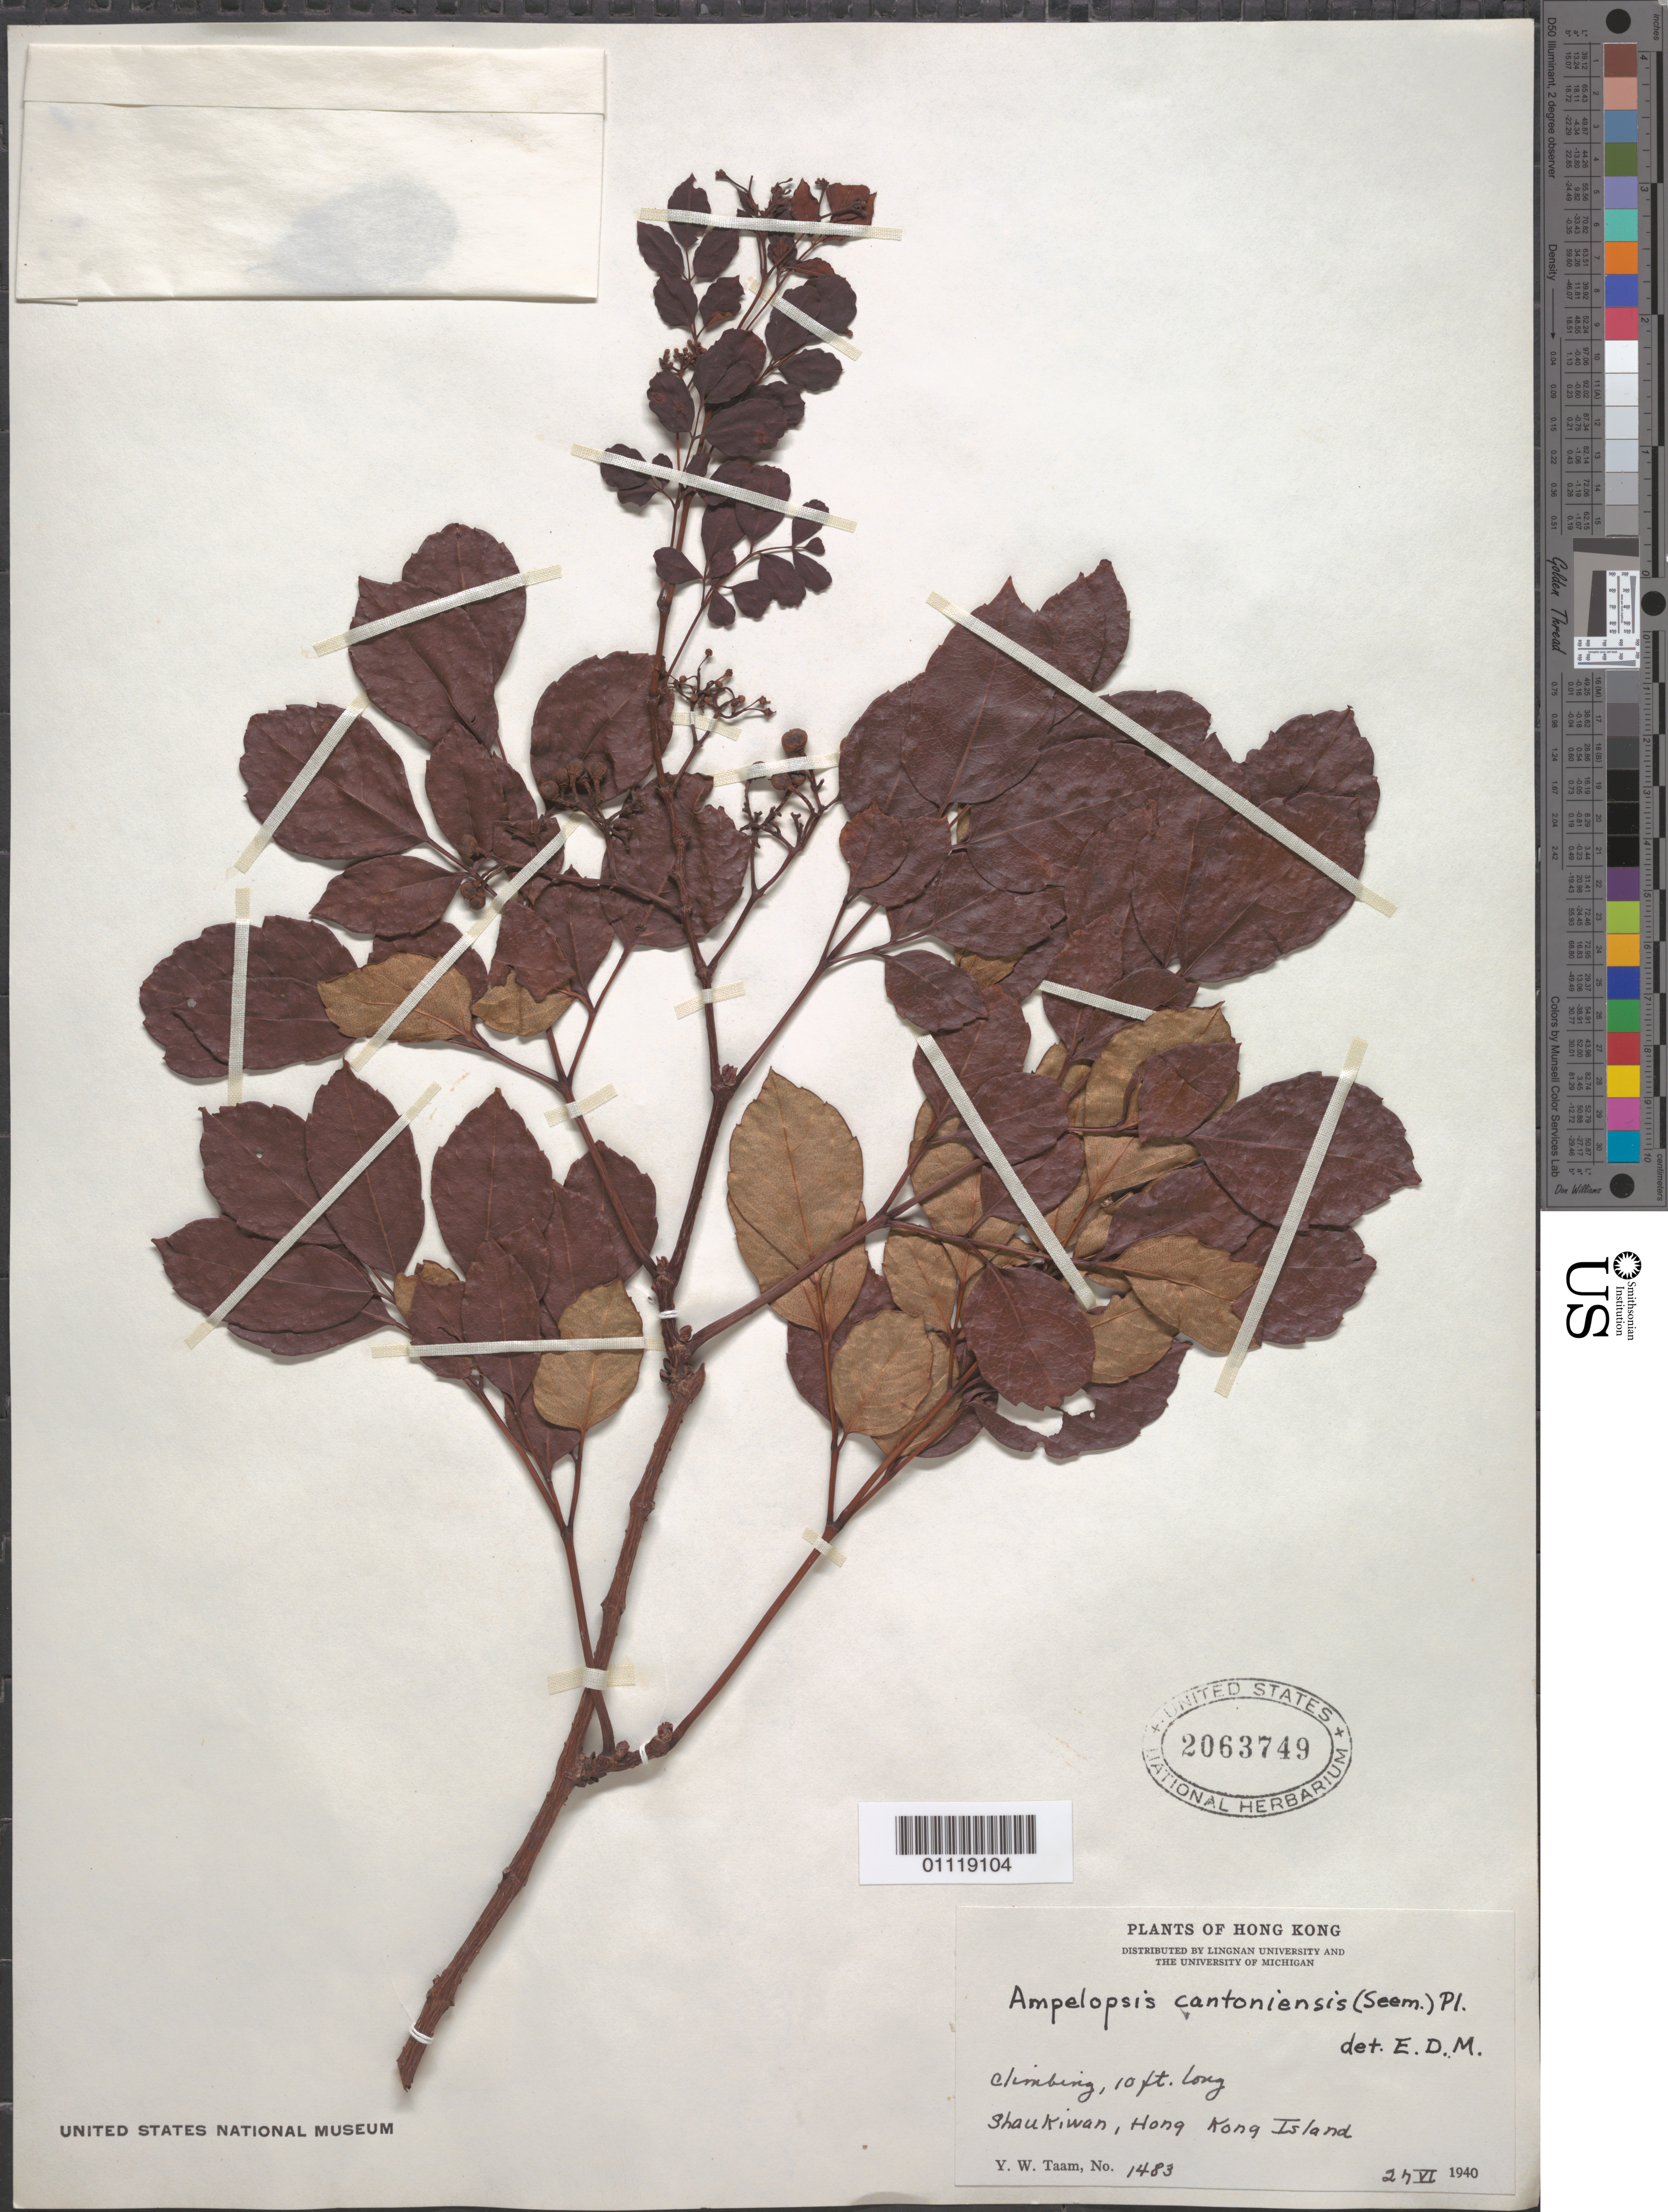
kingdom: Plantae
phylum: Tracheophyta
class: Magnoliopsida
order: Vitales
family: Vitaceae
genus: Ampelopsis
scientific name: Ampelopsis cantoniensis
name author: (W. Hook. & H.J. Arn.) Planch.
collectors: Y. W. Taam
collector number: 1483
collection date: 1940-06-27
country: China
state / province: Hong Kong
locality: Shaukiwan.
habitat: Climbing.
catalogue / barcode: US 2063749